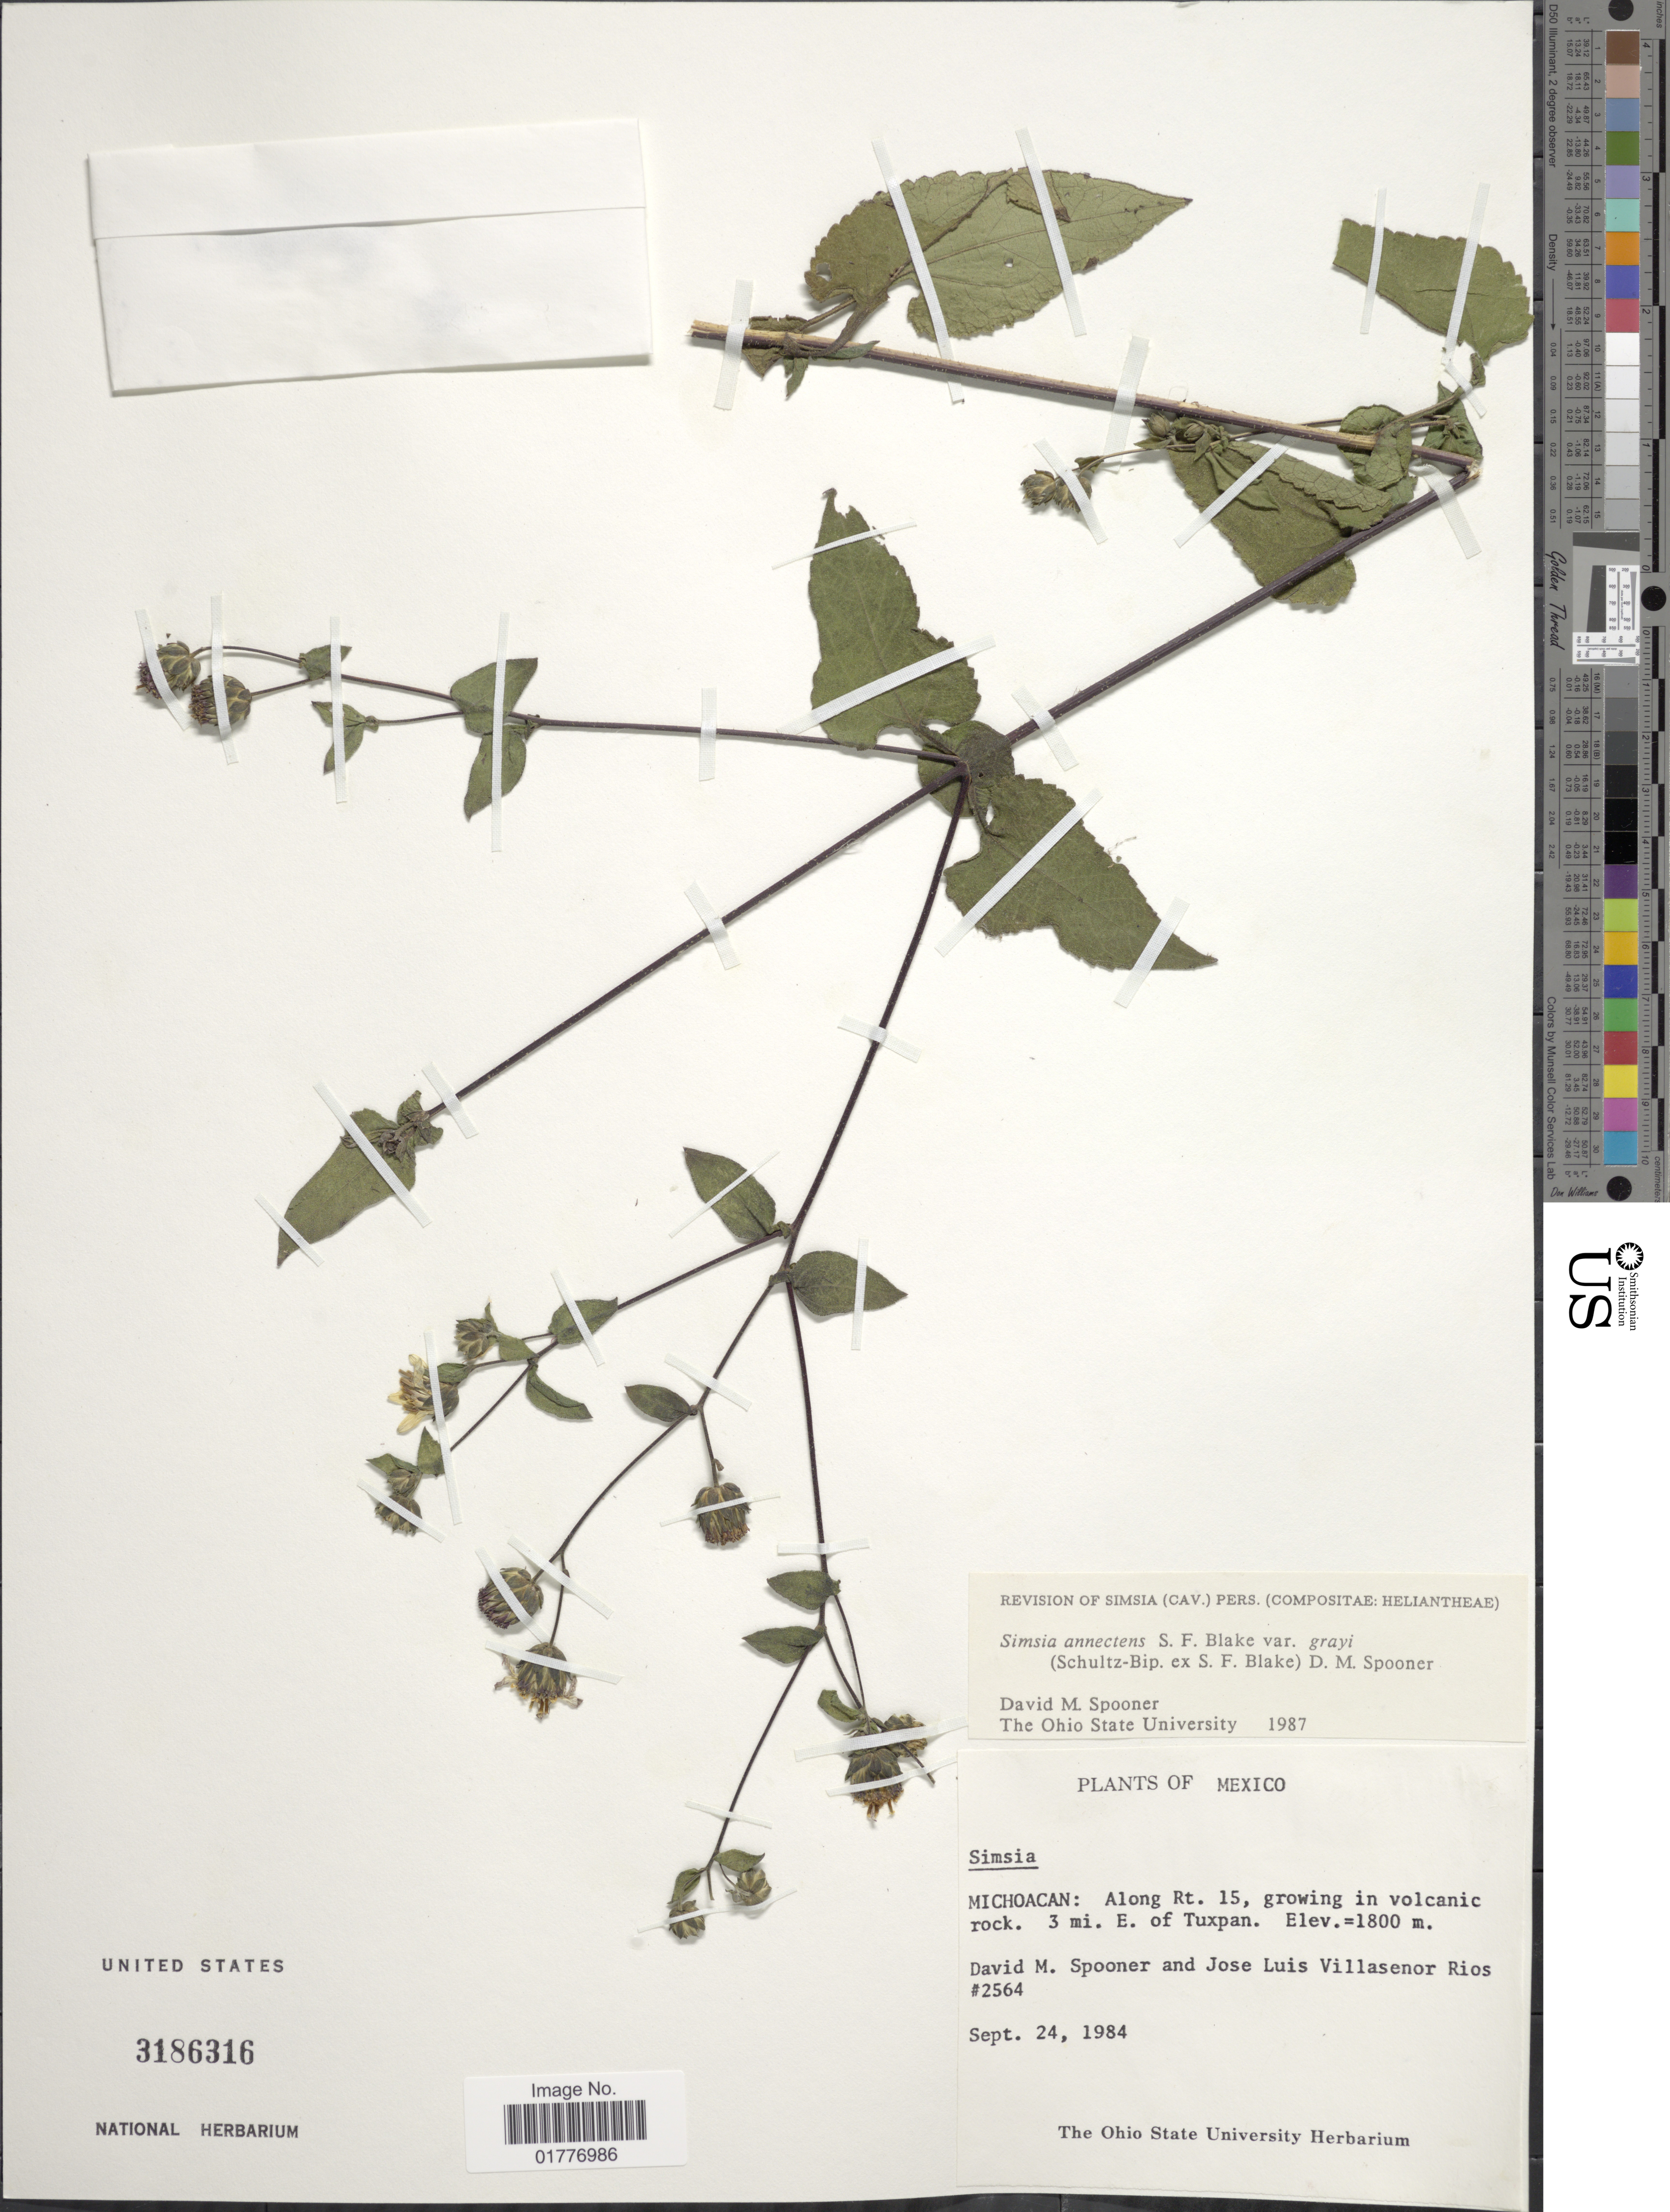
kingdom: Plantae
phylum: Tracheophyta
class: Magnoliopsida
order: Asterales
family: Asteraceae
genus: Simsia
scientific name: Simsia grayi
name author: Sch. Bip. in S.F. Blake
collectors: D. Spooner & J. L. Villasenor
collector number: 2564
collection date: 1984-09-24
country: Mexico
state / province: Michoacán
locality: Michoacan: Along Rt. 15, growing in volcanic rock, 3 mi. E. of Tuxpan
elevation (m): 1800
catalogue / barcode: US 3186316